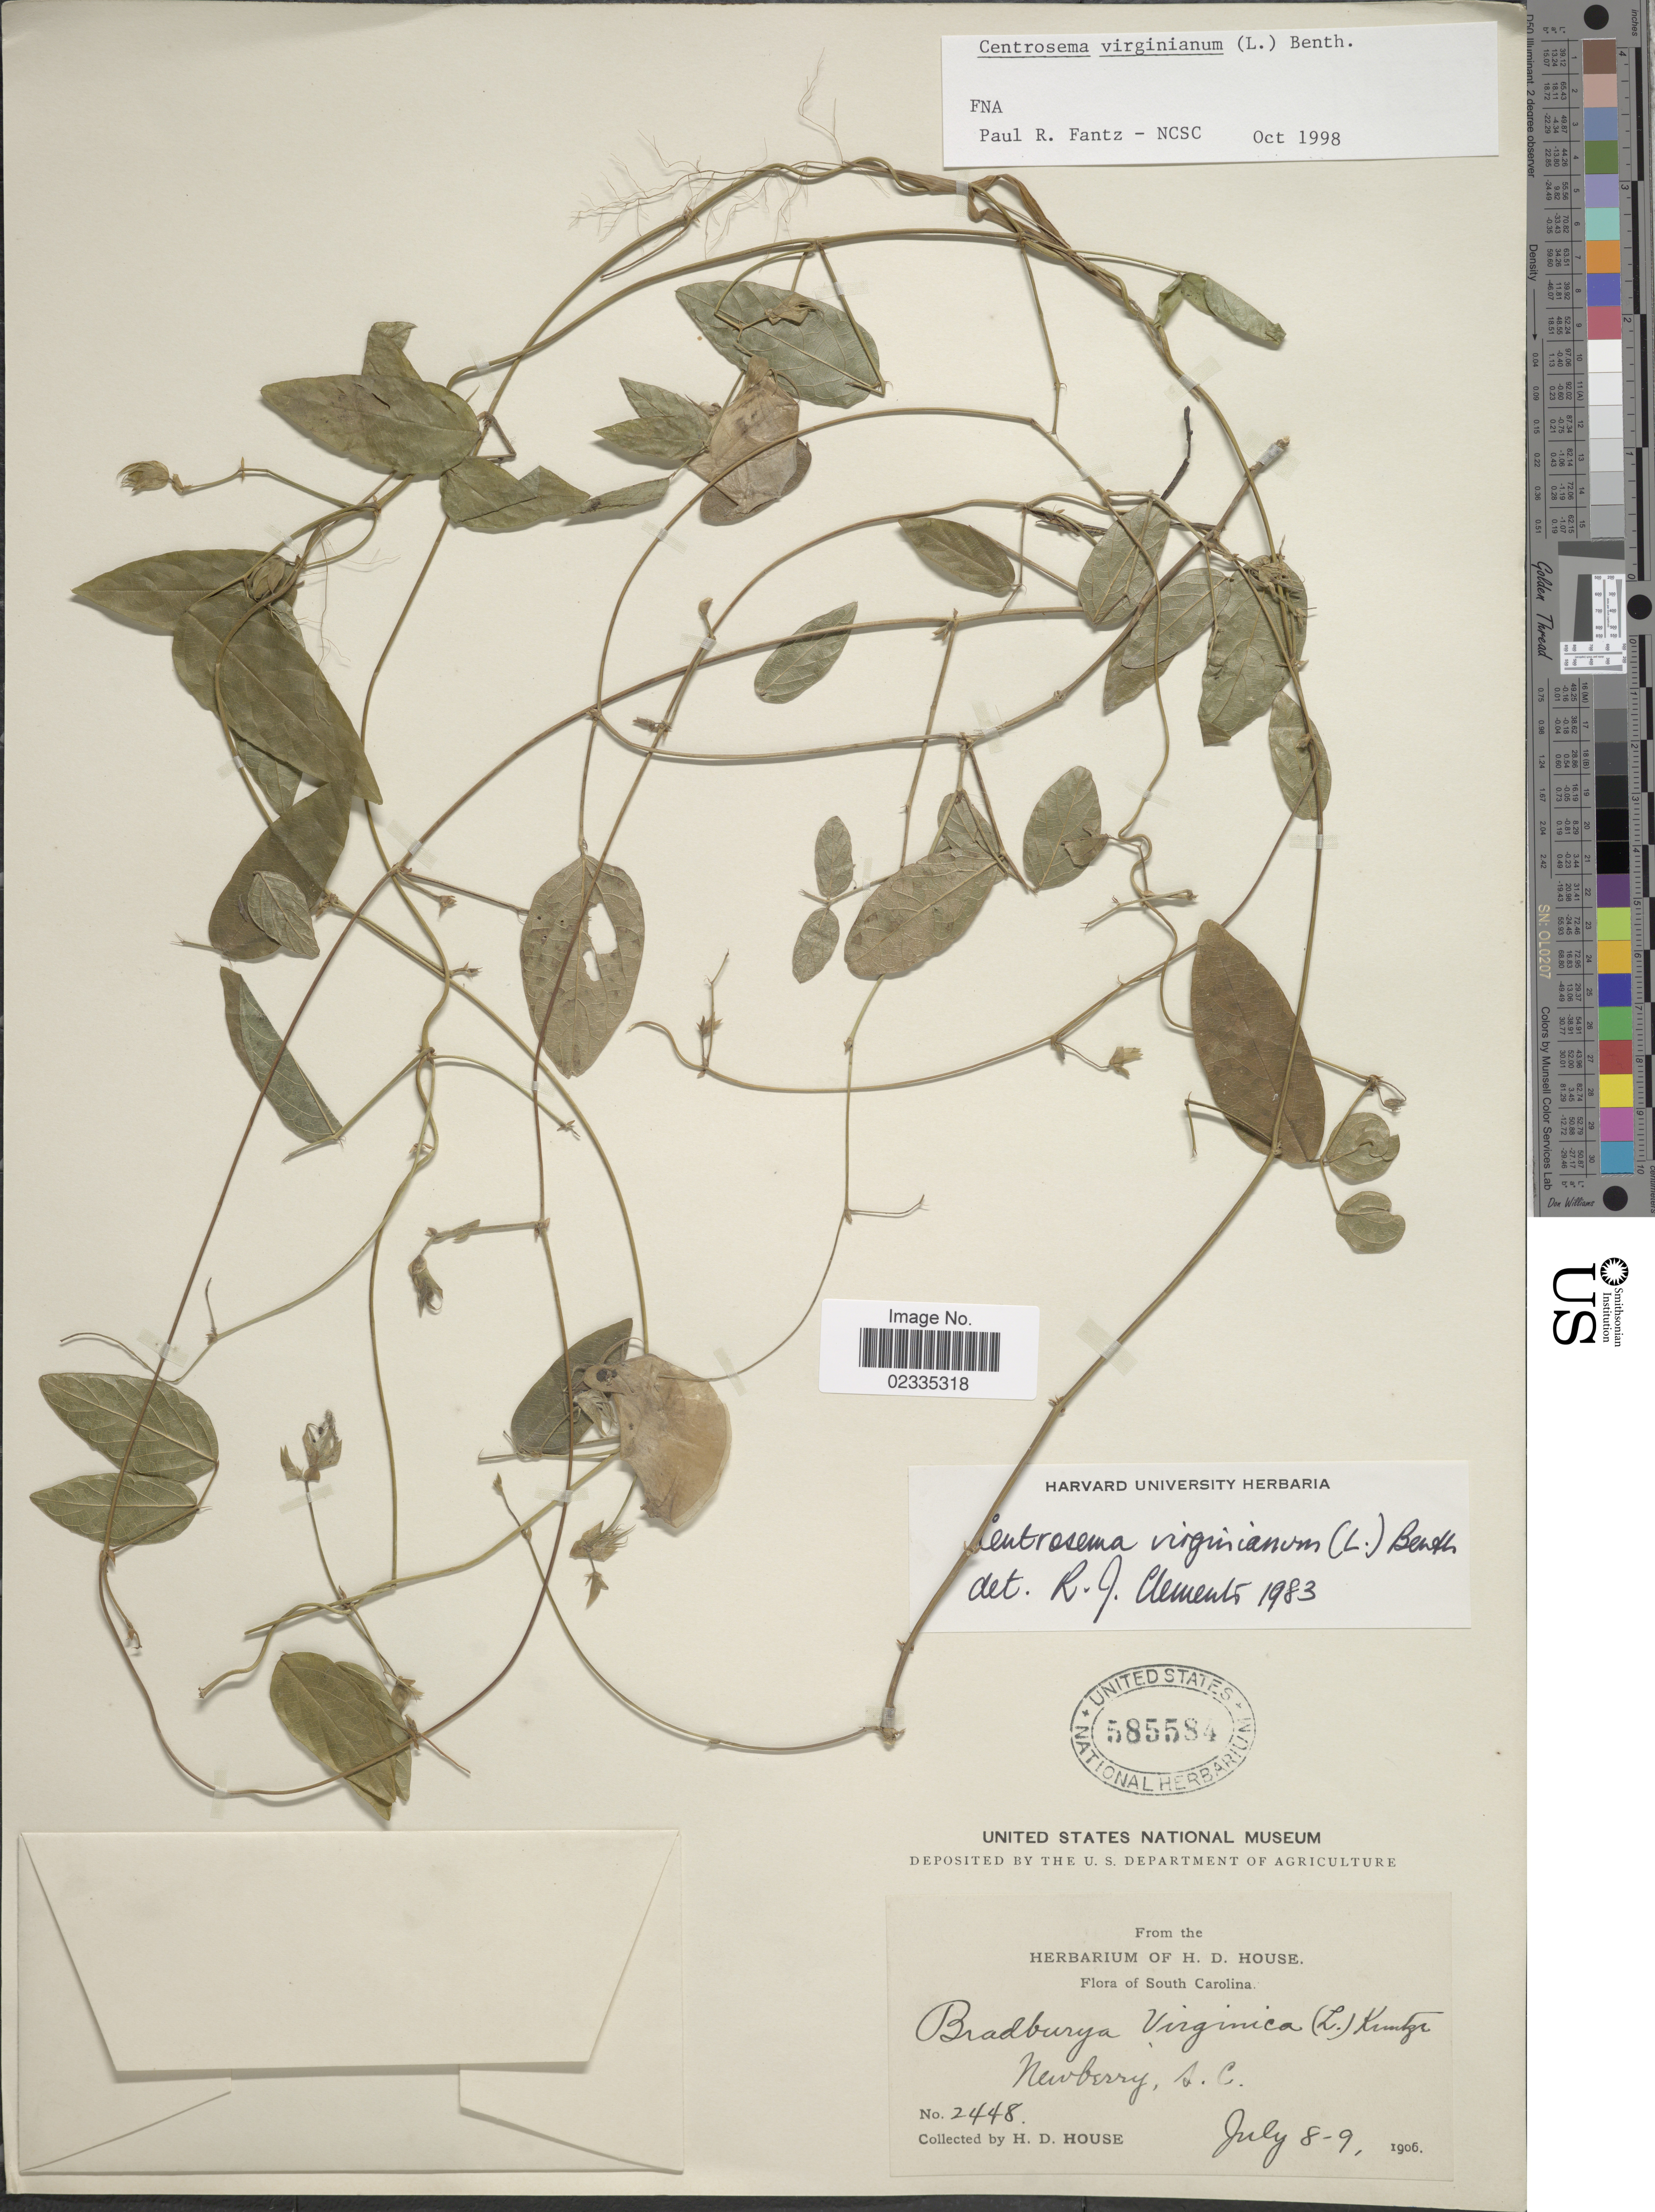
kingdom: Plantae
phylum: Tracheophyta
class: Magnoliopsida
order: Fabales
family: Fabaceae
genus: Centrosema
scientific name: Centrosema virginianum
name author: (L.) Benth.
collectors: H. D. House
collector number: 2448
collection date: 1906-07-08/1906-07-09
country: United States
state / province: South Carolina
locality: Newberry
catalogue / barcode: US 585584